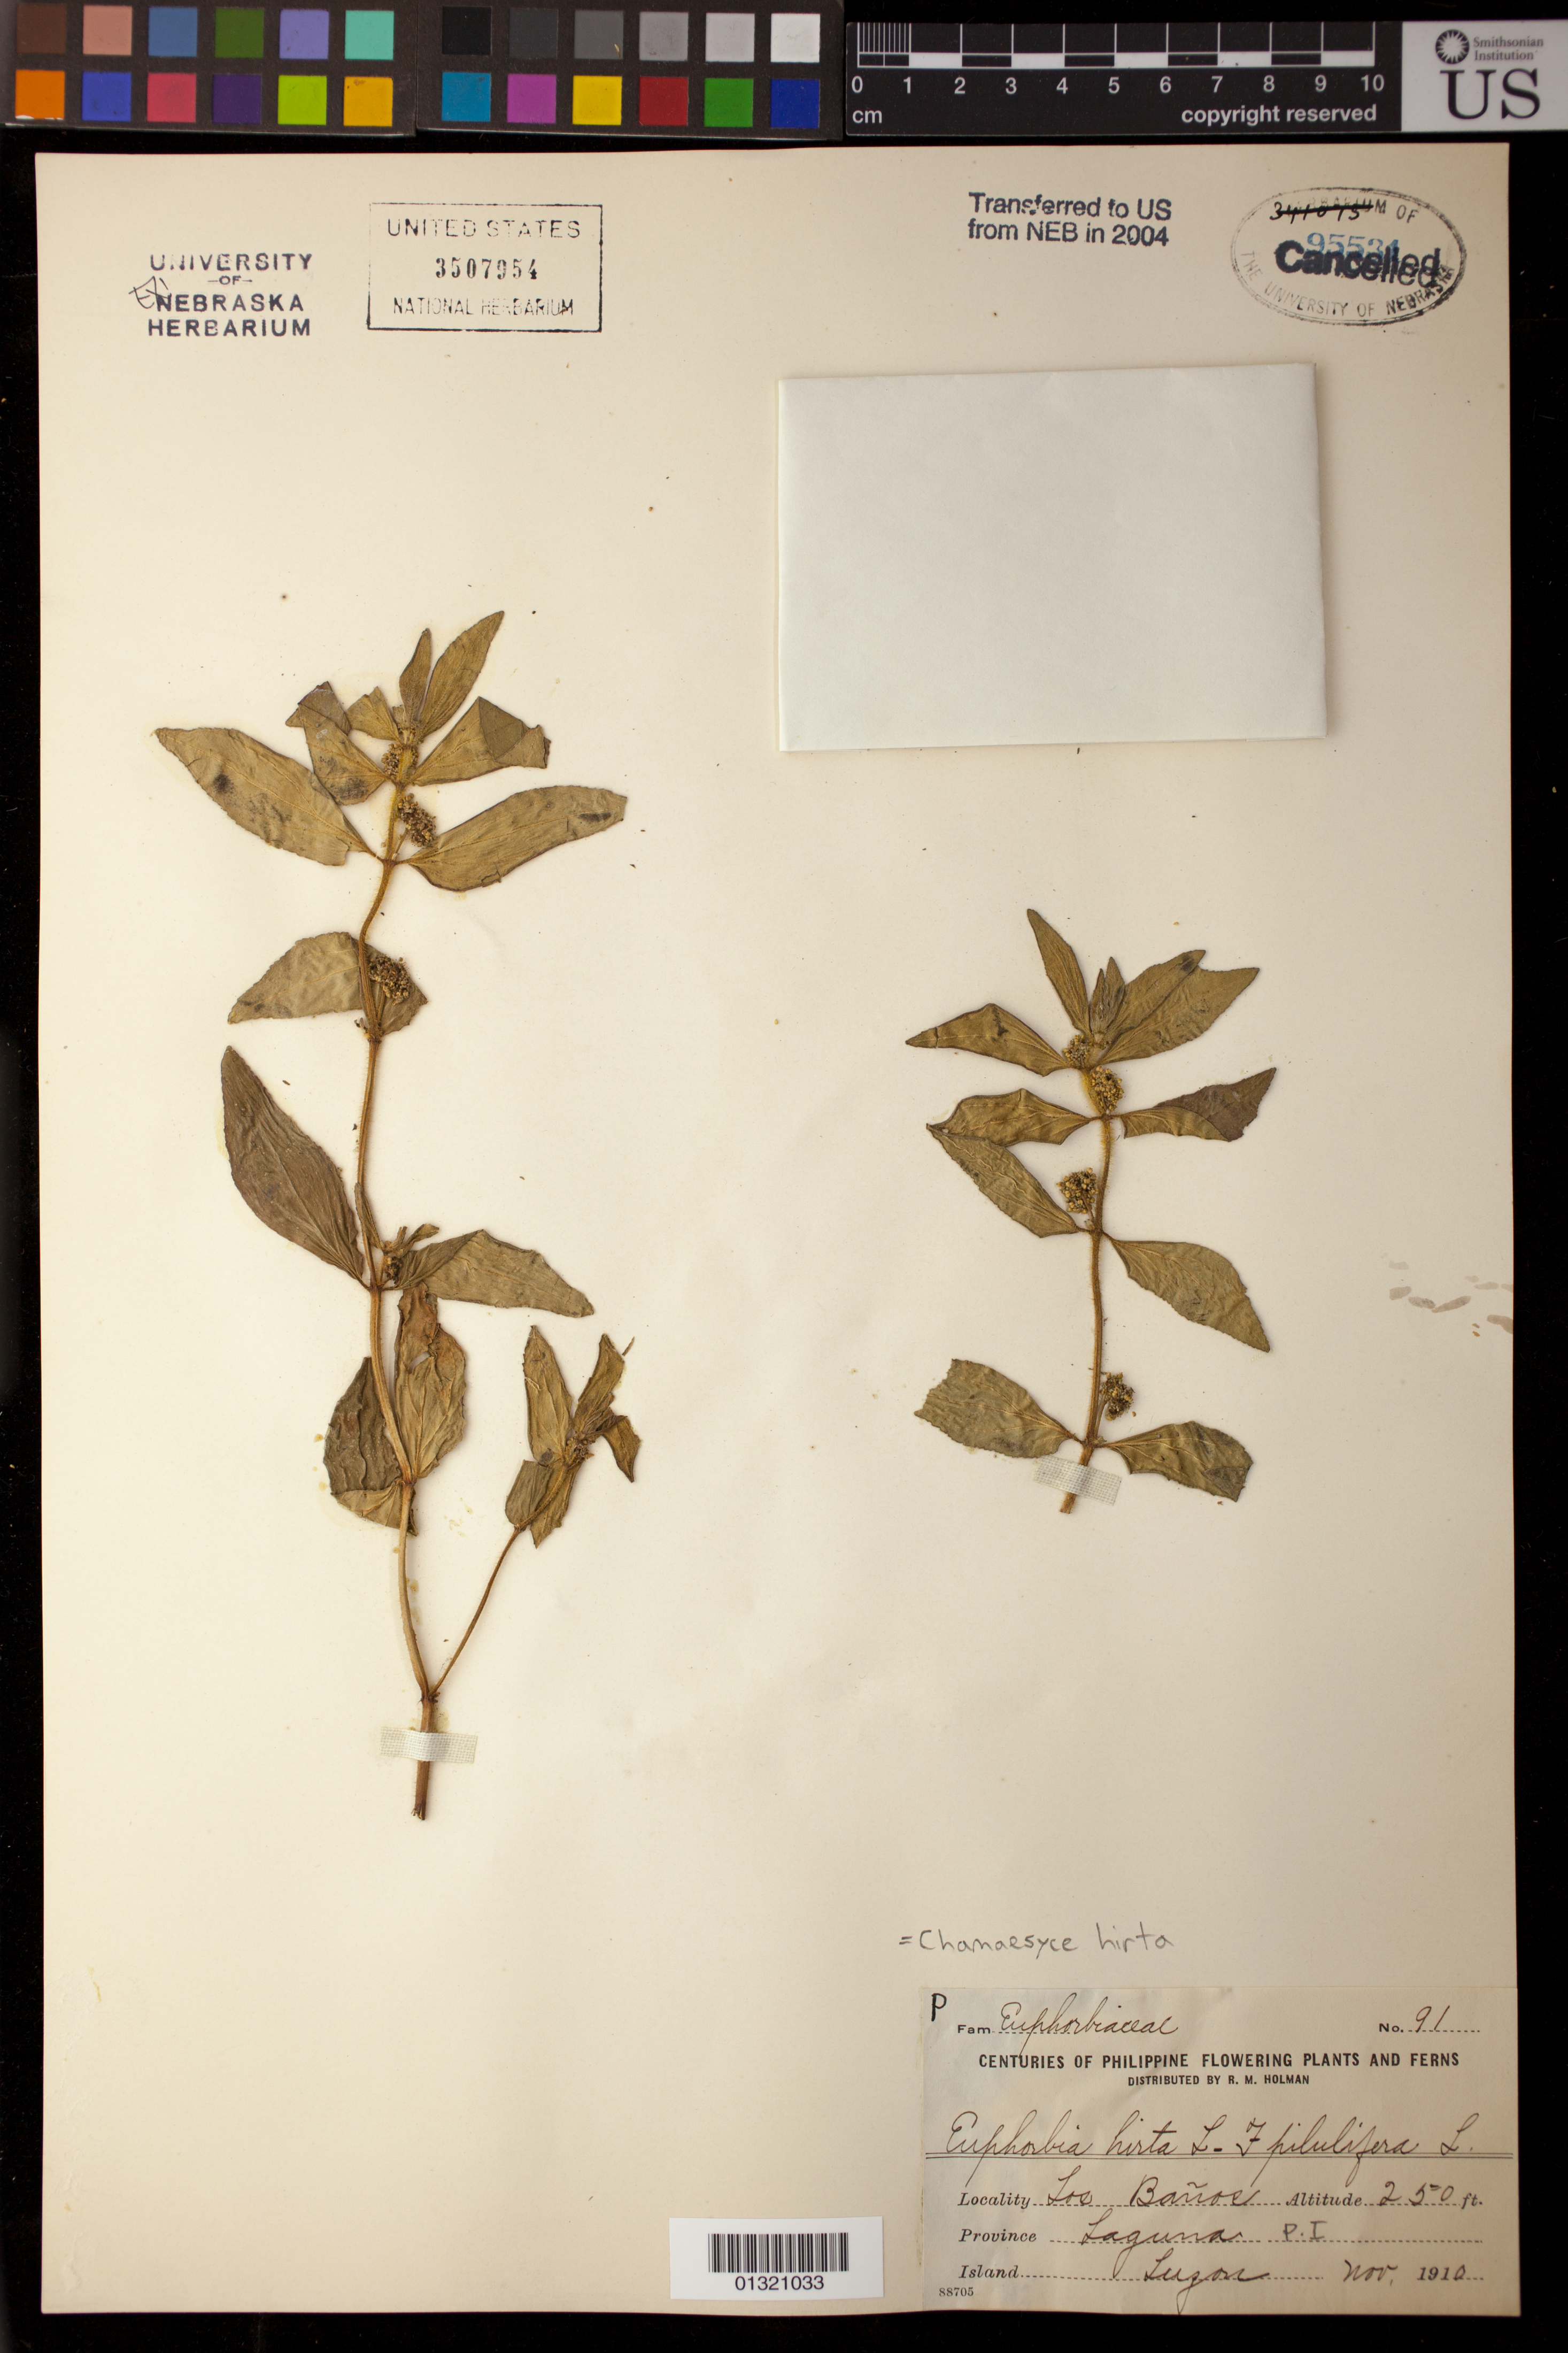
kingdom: Plantae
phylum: Tracheophyta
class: Magnoliopsida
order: Malpighiales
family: Euphorbiaceae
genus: Euphorbia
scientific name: Euphorbia hirta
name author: L.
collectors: R. M. Holman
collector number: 91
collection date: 1910-11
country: Philippines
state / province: Calabarzon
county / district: Laguna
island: Luzon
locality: Los Baños, Laguna, Luzon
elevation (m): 76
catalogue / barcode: US 3507954